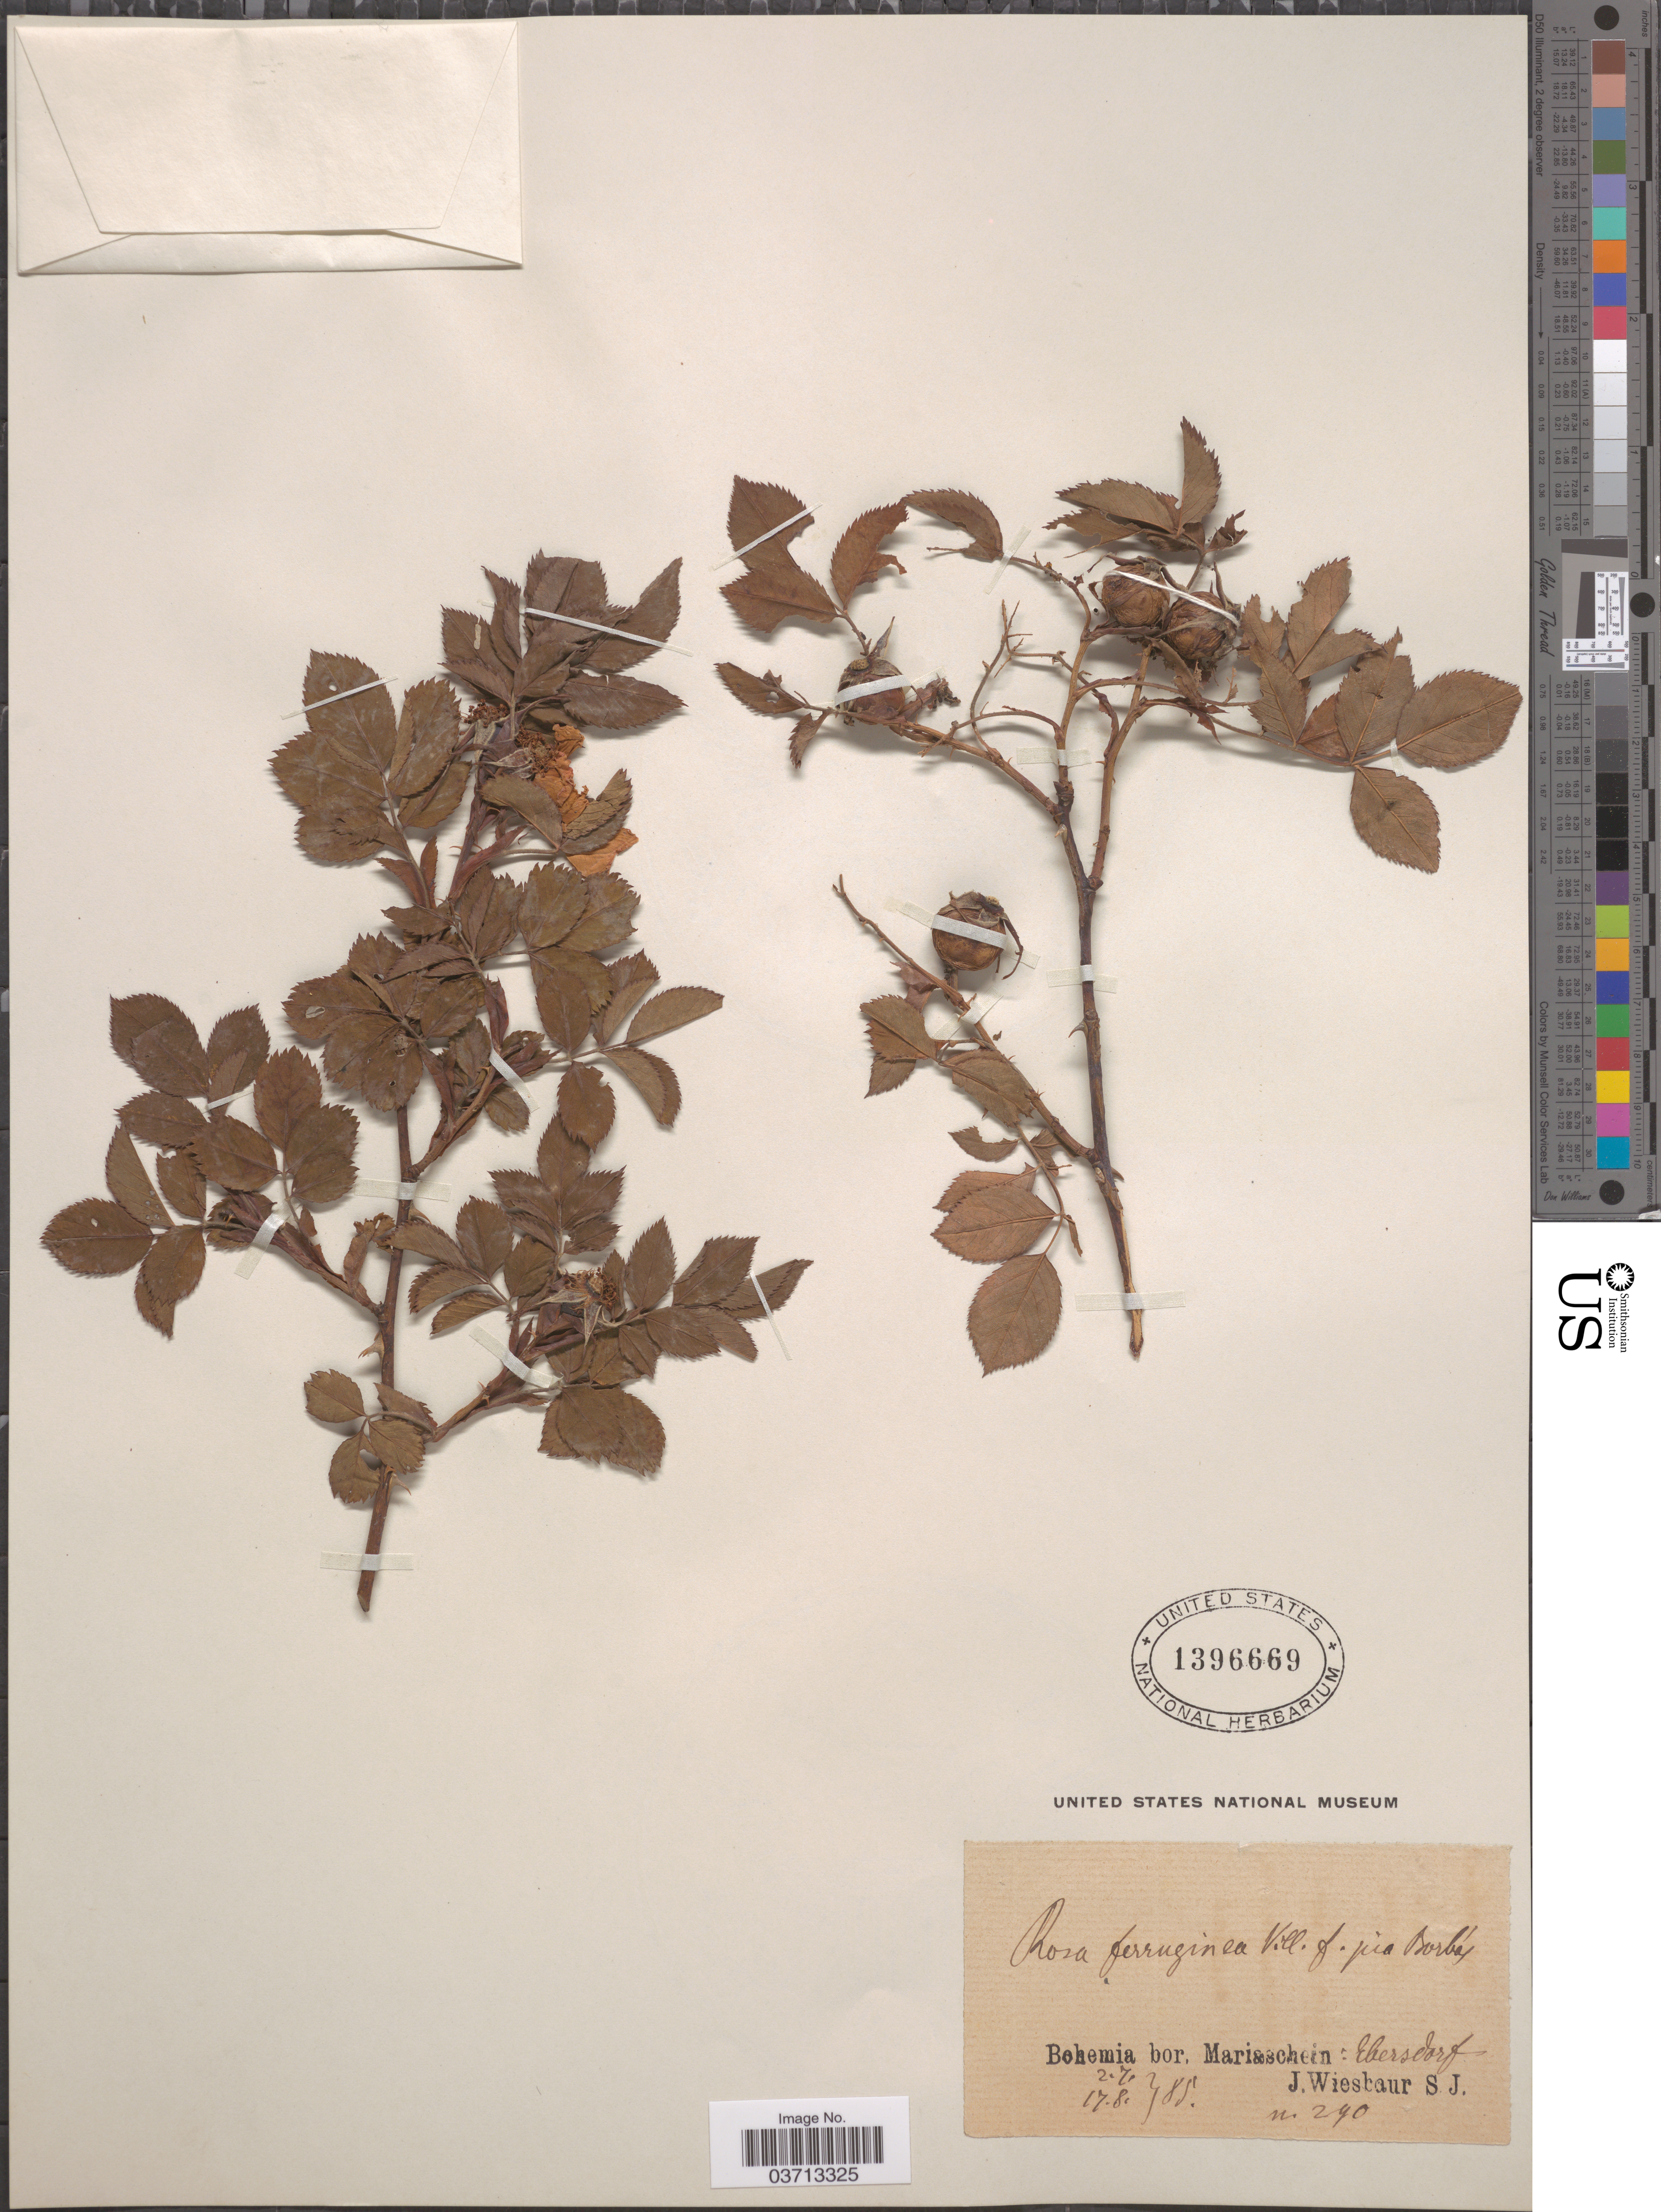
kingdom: Plantae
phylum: Tracheophyta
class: Magnoliopsida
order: Rosales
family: Rosaceae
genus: Rosa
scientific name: Rosa ferruginea Vill., nom. utique rej.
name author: Vill.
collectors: J. Wiesbaur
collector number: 270*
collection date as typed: Transcribed d/m/y: 2/7/85 to 17/8/85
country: Czechia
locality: Bohemia bor. Mariaschein: Ebersedorf.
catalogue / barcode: US 1396669